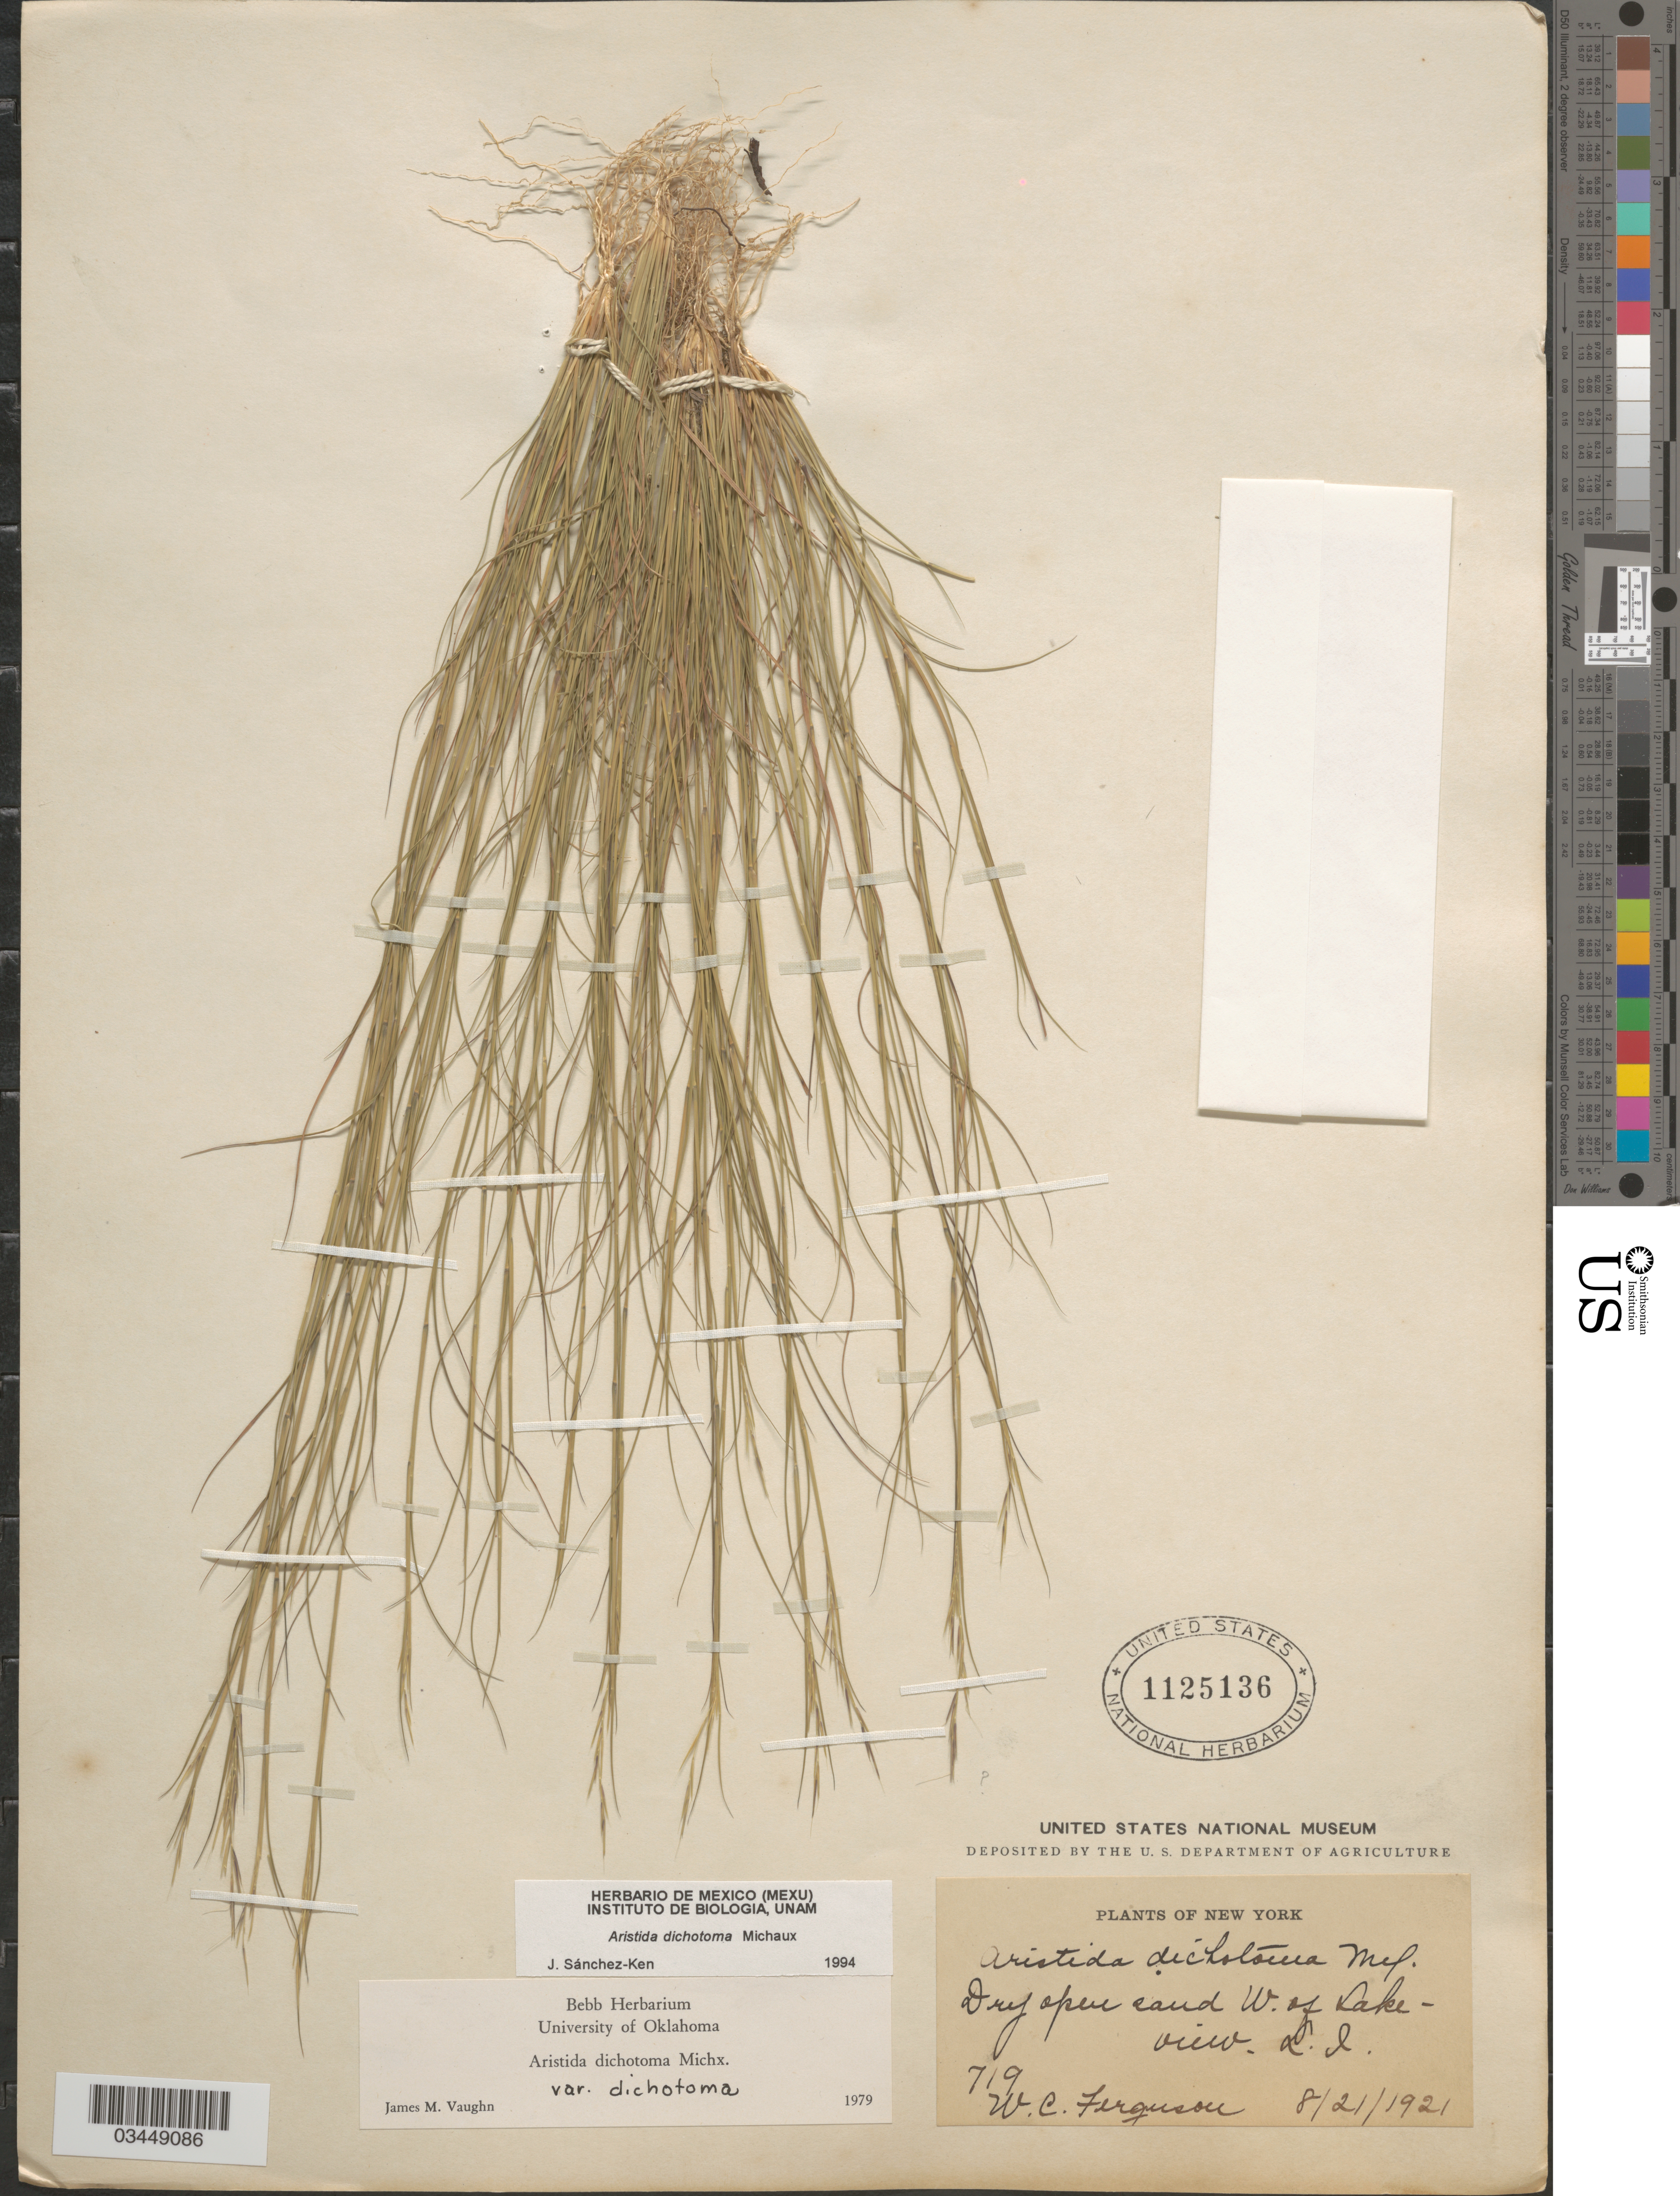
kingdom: Plantae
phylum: Tracheophyta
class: Liliopsida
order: Poales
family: Poaceae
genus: Aristida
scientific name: Aristida dichotoma var. dichotoma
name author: Michx.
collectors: W. Ferguson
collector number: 719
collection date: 1921-08-21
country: United States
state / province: New York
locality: Dry open sand W. of Lakeview.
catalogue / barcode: US 1125136